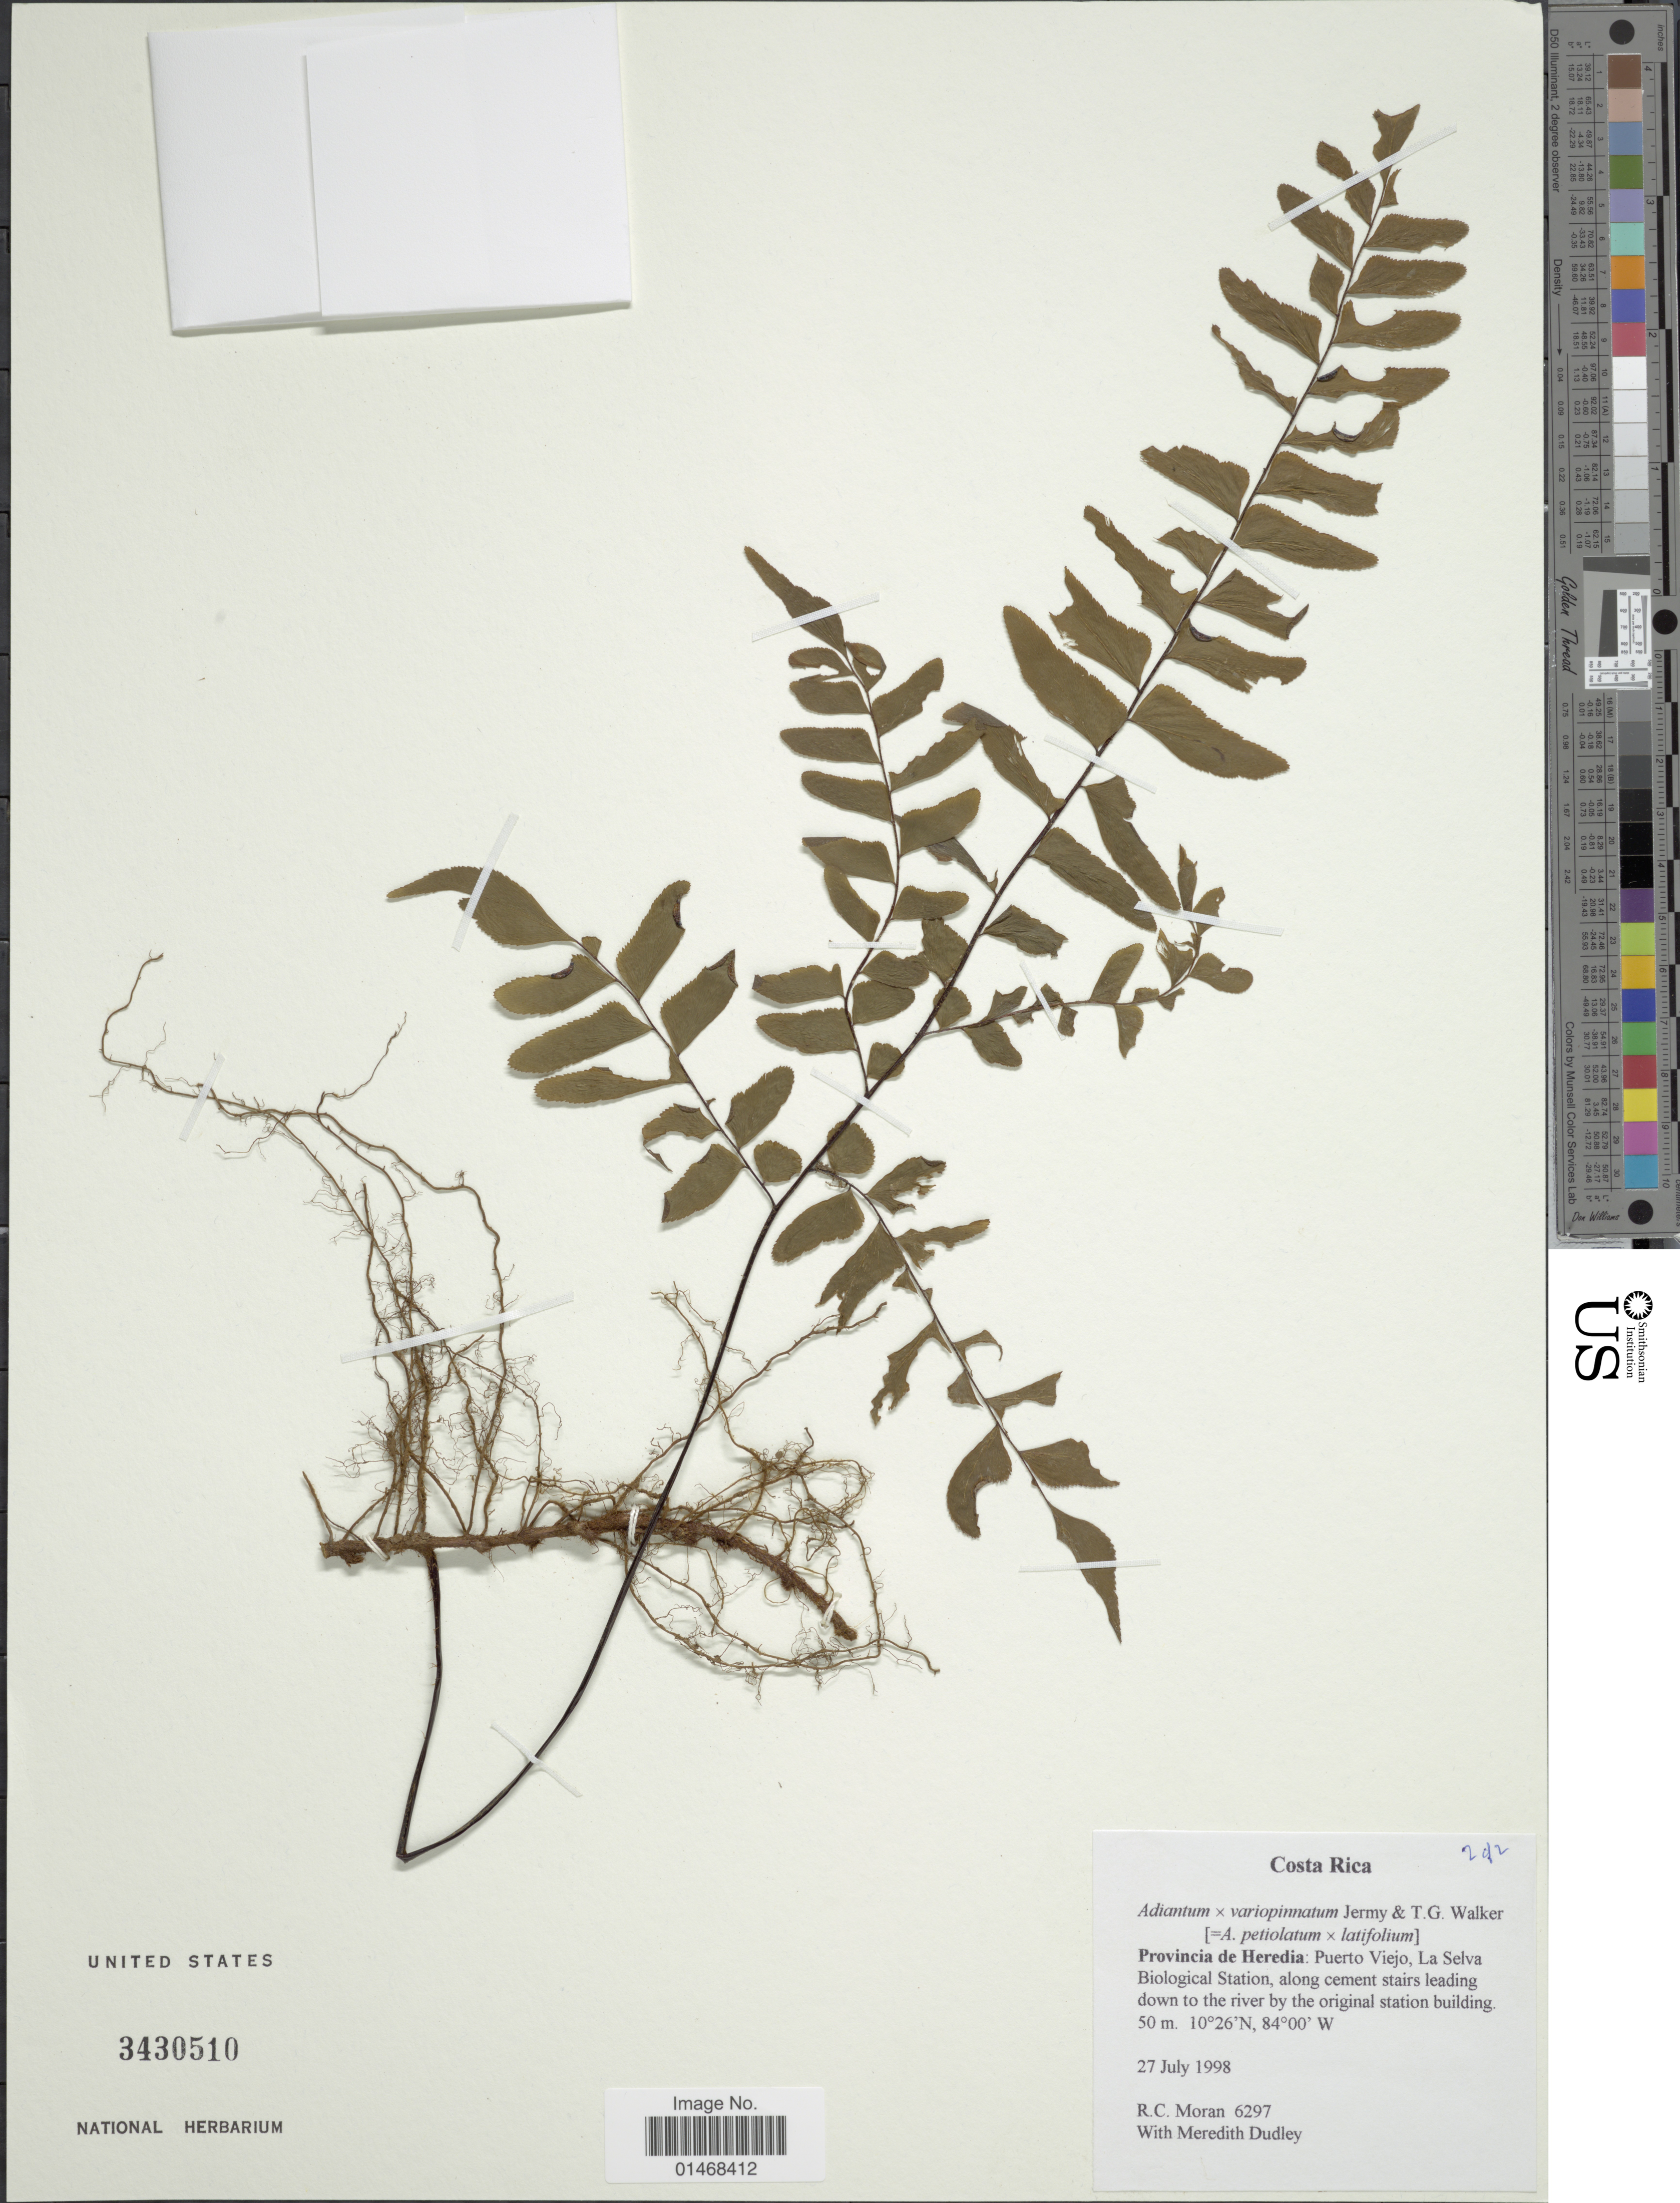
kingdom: Plantae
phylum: Tracheophyta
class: Polypodiopsida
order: Polypodiales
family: Pteridaceae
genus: Adiantum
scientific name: Adiantum x variopinnatum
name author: Jermy & T.G. Walker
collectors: R. C. Moran & M. Dudley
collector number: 6297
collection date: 1998-07-27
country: Costa Rica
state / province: Heredia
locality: Puerto Viejo, La Selva Biological Staton, along cement stairs leading down to the river by the original station building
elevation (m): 50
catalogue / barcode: US 3430510